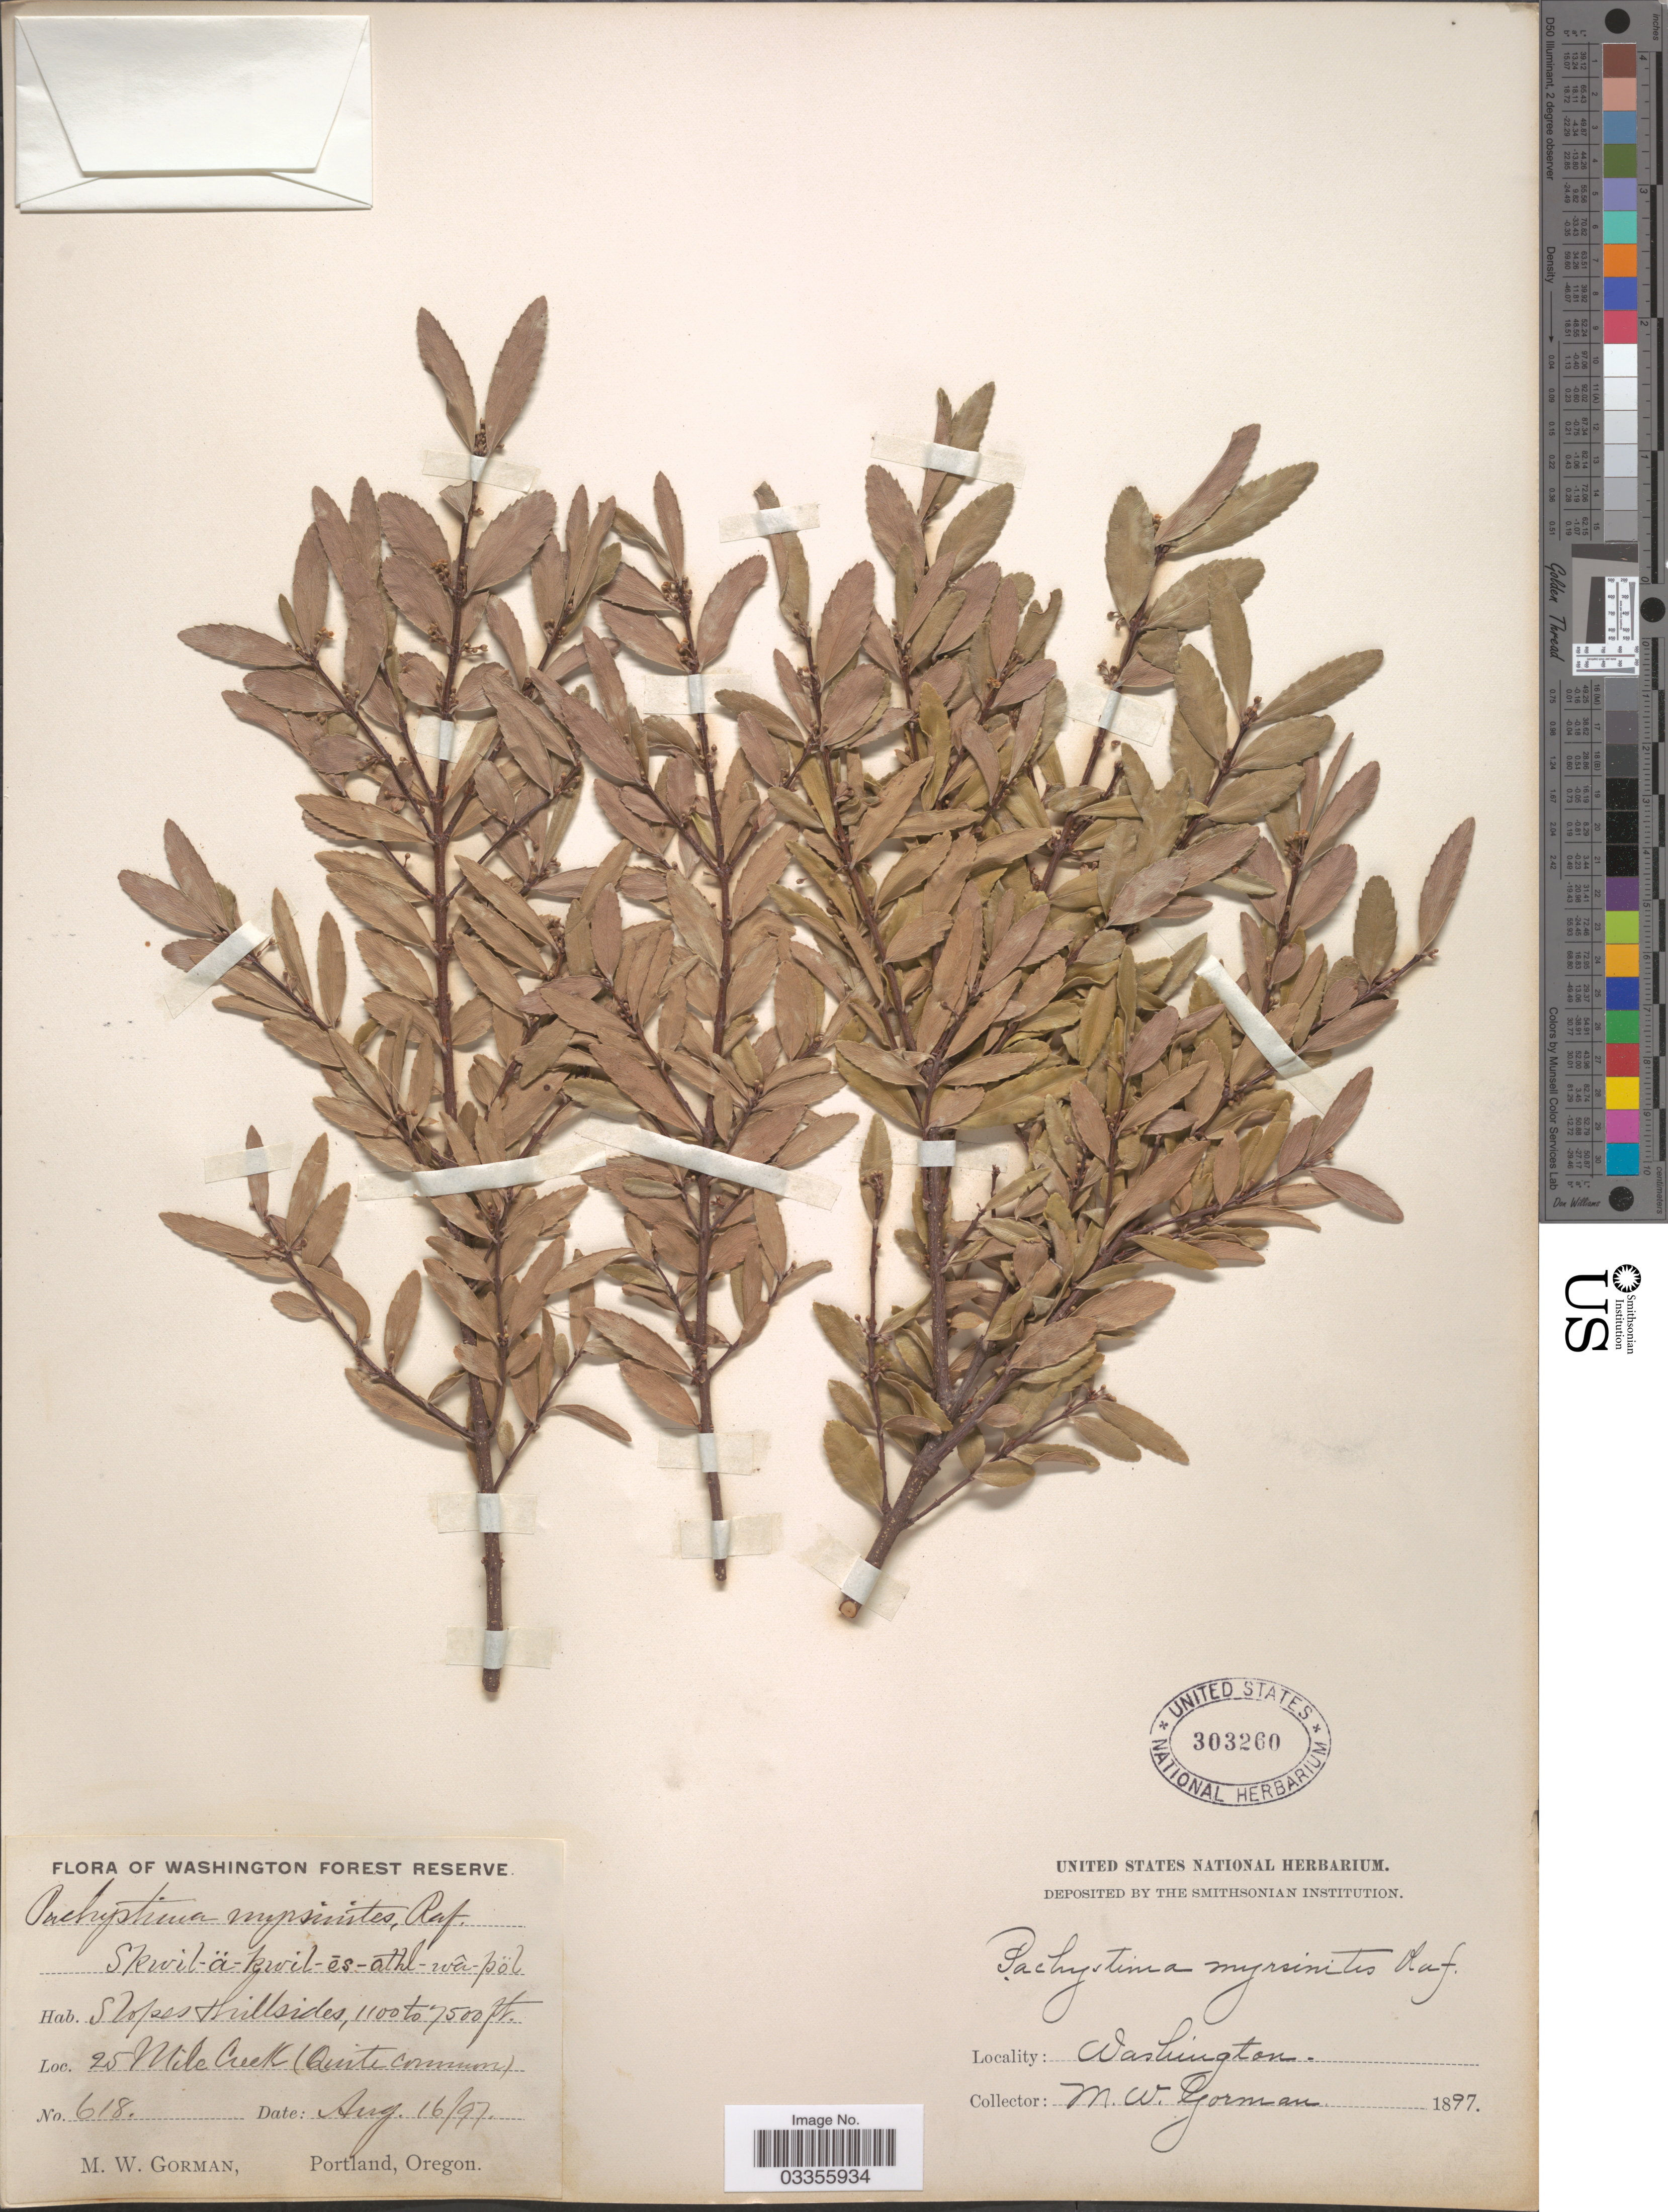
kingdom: Plantae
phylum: Tracheophyta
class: Magnoliopsida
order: Celastrales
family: Celastraceae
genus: Paxistima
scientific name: Paxistima myrsinites subsp. myrsinites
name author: (Pursh) Raf.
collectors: M. W. Gorman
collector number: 618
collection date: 1897-08-16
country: United States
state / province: Washington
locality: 25 Mile Creek.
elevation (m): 335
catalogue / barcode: US 303260